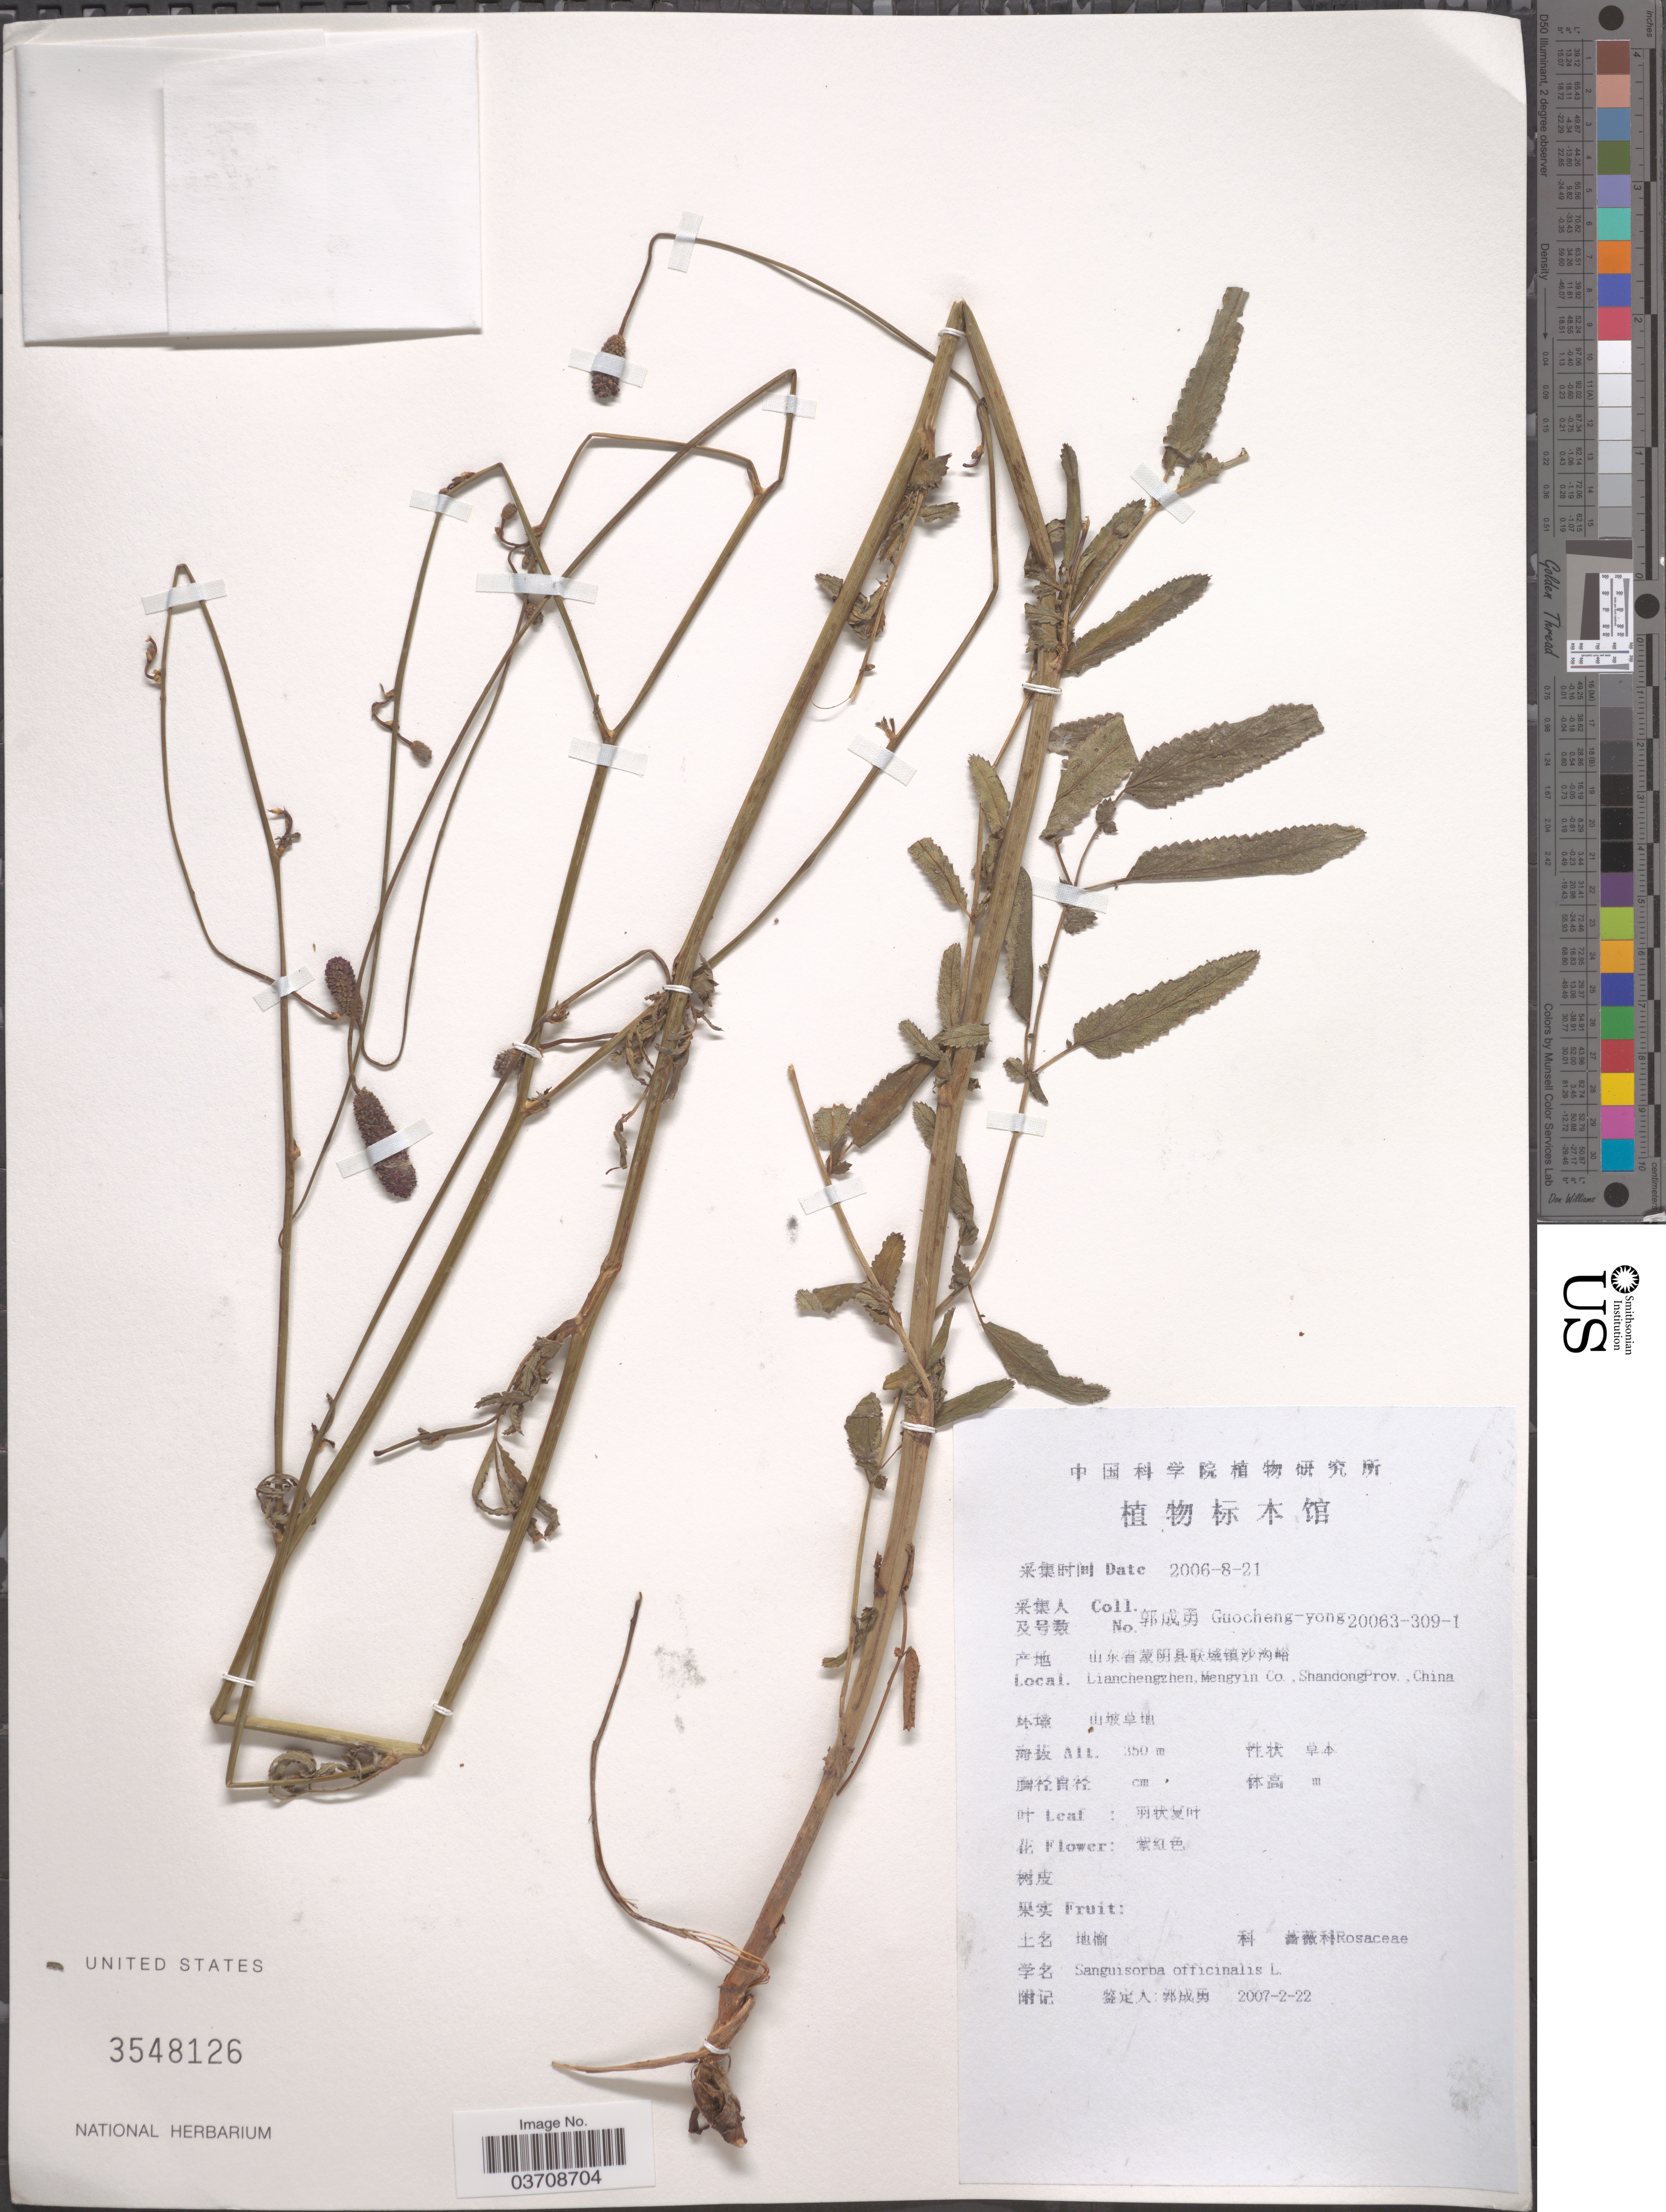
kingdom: Plantae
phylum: Tracheophyta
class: Magnoliopsida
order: Rosales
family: Rosaceae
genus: Sanguisorba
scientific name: Sanguisorba officinalis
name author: L.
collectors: Guo cheng-yong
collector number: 20063-309-1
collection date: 2006-08-21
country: China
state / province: Shandong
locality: Lianchengzhen, Mengyin Co., Shandong Prov.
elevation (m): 350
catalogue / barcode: US 3548126